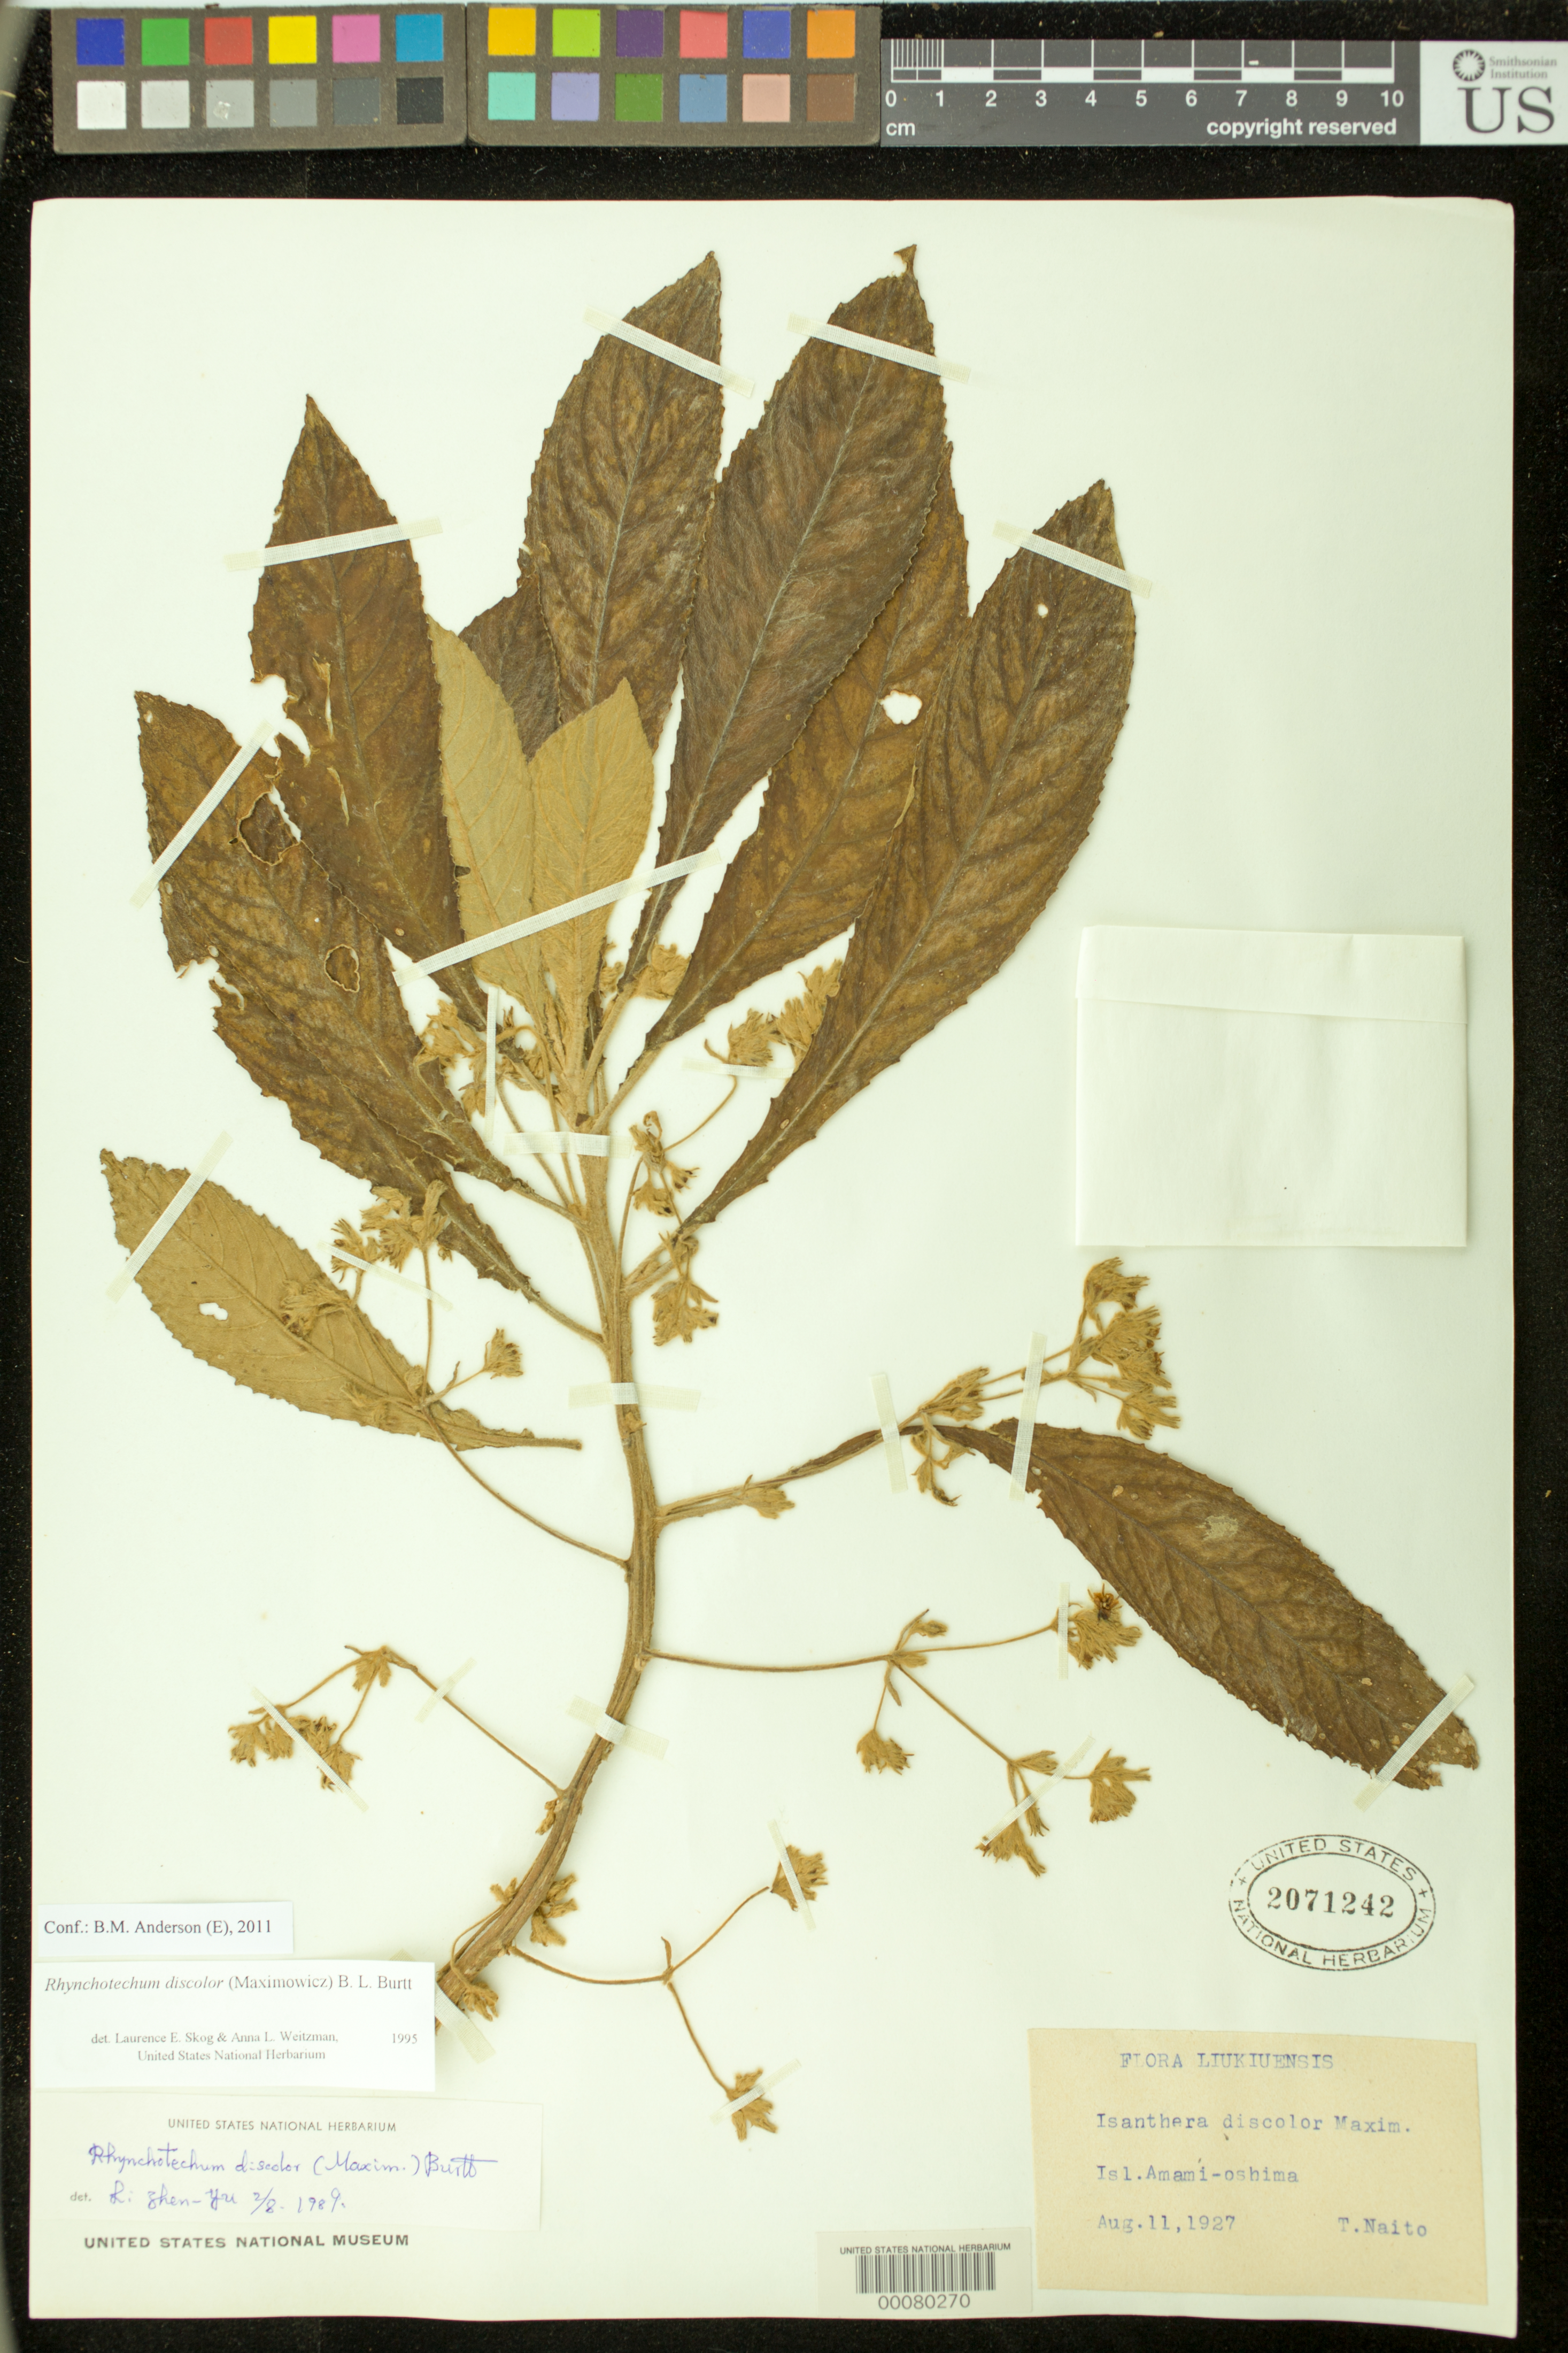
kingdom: Plantae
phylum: Tracheophyta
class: Magnoliopsida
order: Lamiales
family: Gesneriaceae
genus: Rhynchotechum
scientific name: Rhynchotechum discolor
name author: (Maxim.) B.L. Burtt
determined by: Zhen-yu, L.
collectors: T. Naito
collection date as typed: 11 Aug 1927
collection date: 1927-08-11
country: Japan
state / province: Okinawa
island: Amami-Ohshima I.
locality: Island amami-ohshima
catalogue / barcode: US 2071242